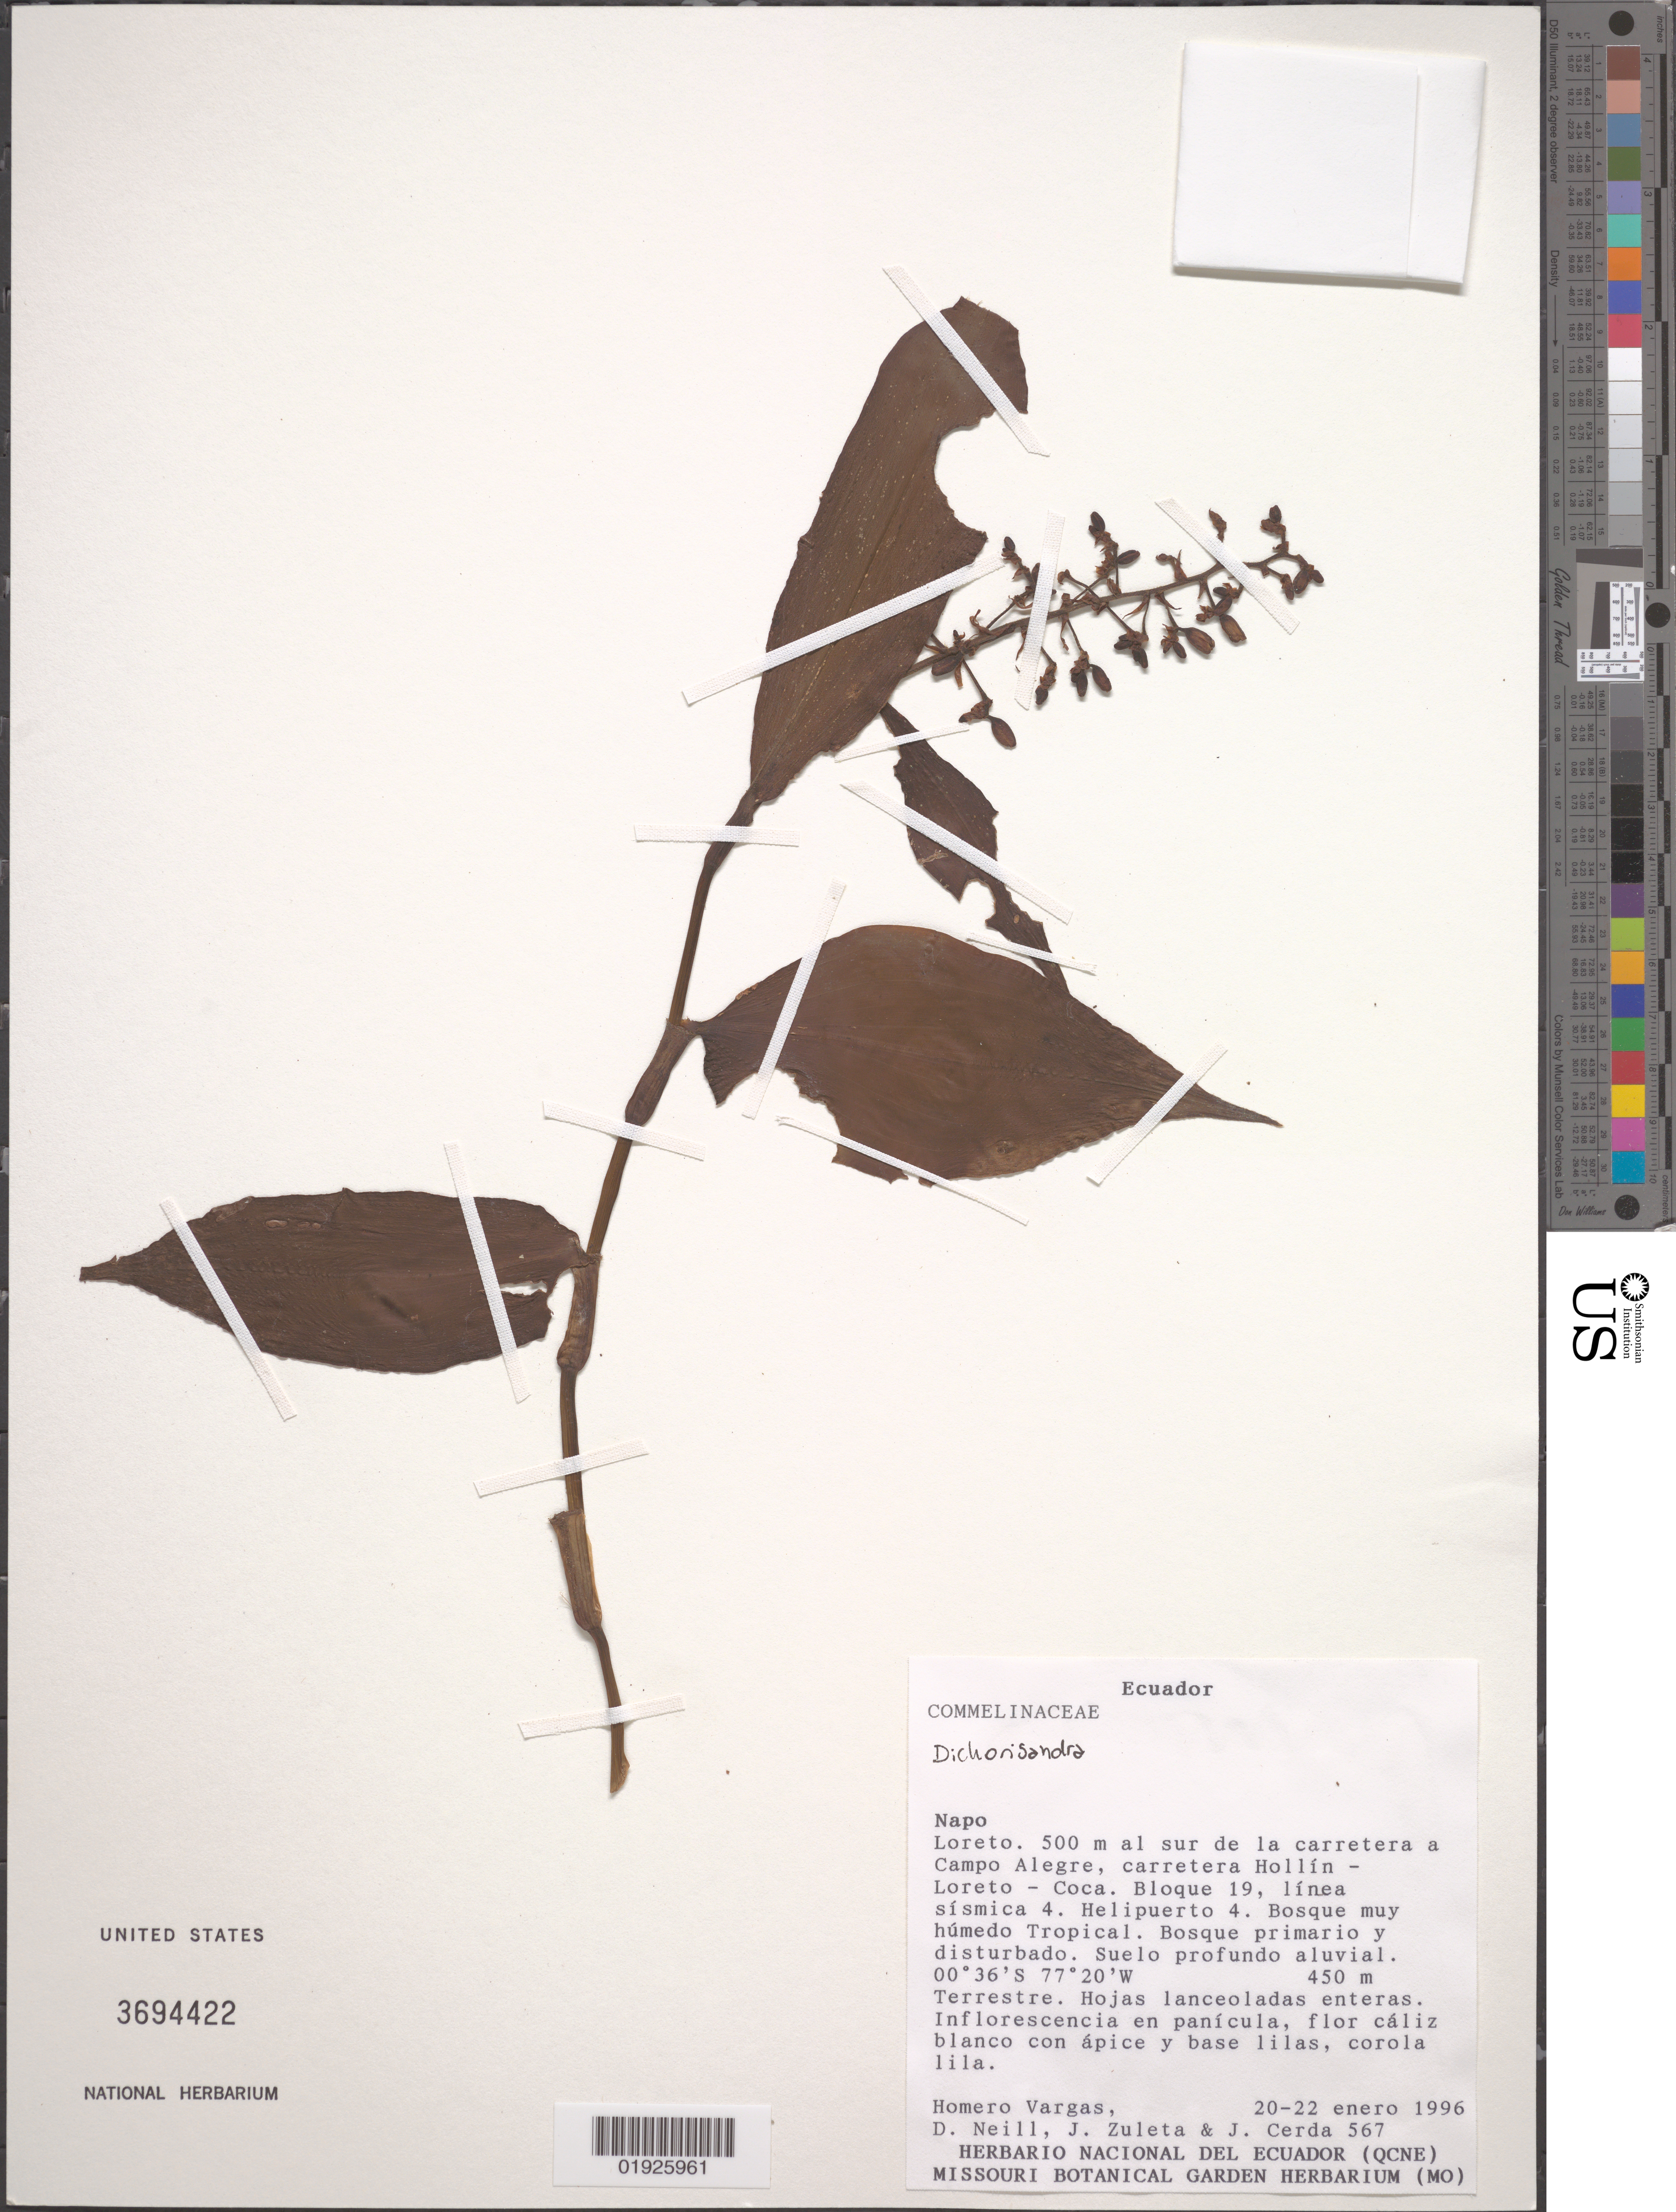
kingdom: Plantae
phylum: Tracheophyta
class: Liliopsida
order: Commelinales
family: Commelinaceae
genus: Dichorisandra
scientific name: Dichorisandra sp.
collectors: H. Vargas, D. A. Neill, J. Zuleta & J. Cerda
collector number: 567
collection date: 1996-01-20/1996-01-22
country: Ecuador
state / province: Napo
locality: Loreto, 500 m al sur de la carretera a Campo Alegre, carretera Hollín-Loreto-Coca. Bloque 19, línea sísmica 4. Helipuerto 4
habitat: Bosque muy humedo tropical. Bosque primario y disturbado.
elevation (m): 450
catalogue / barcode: US 3694422